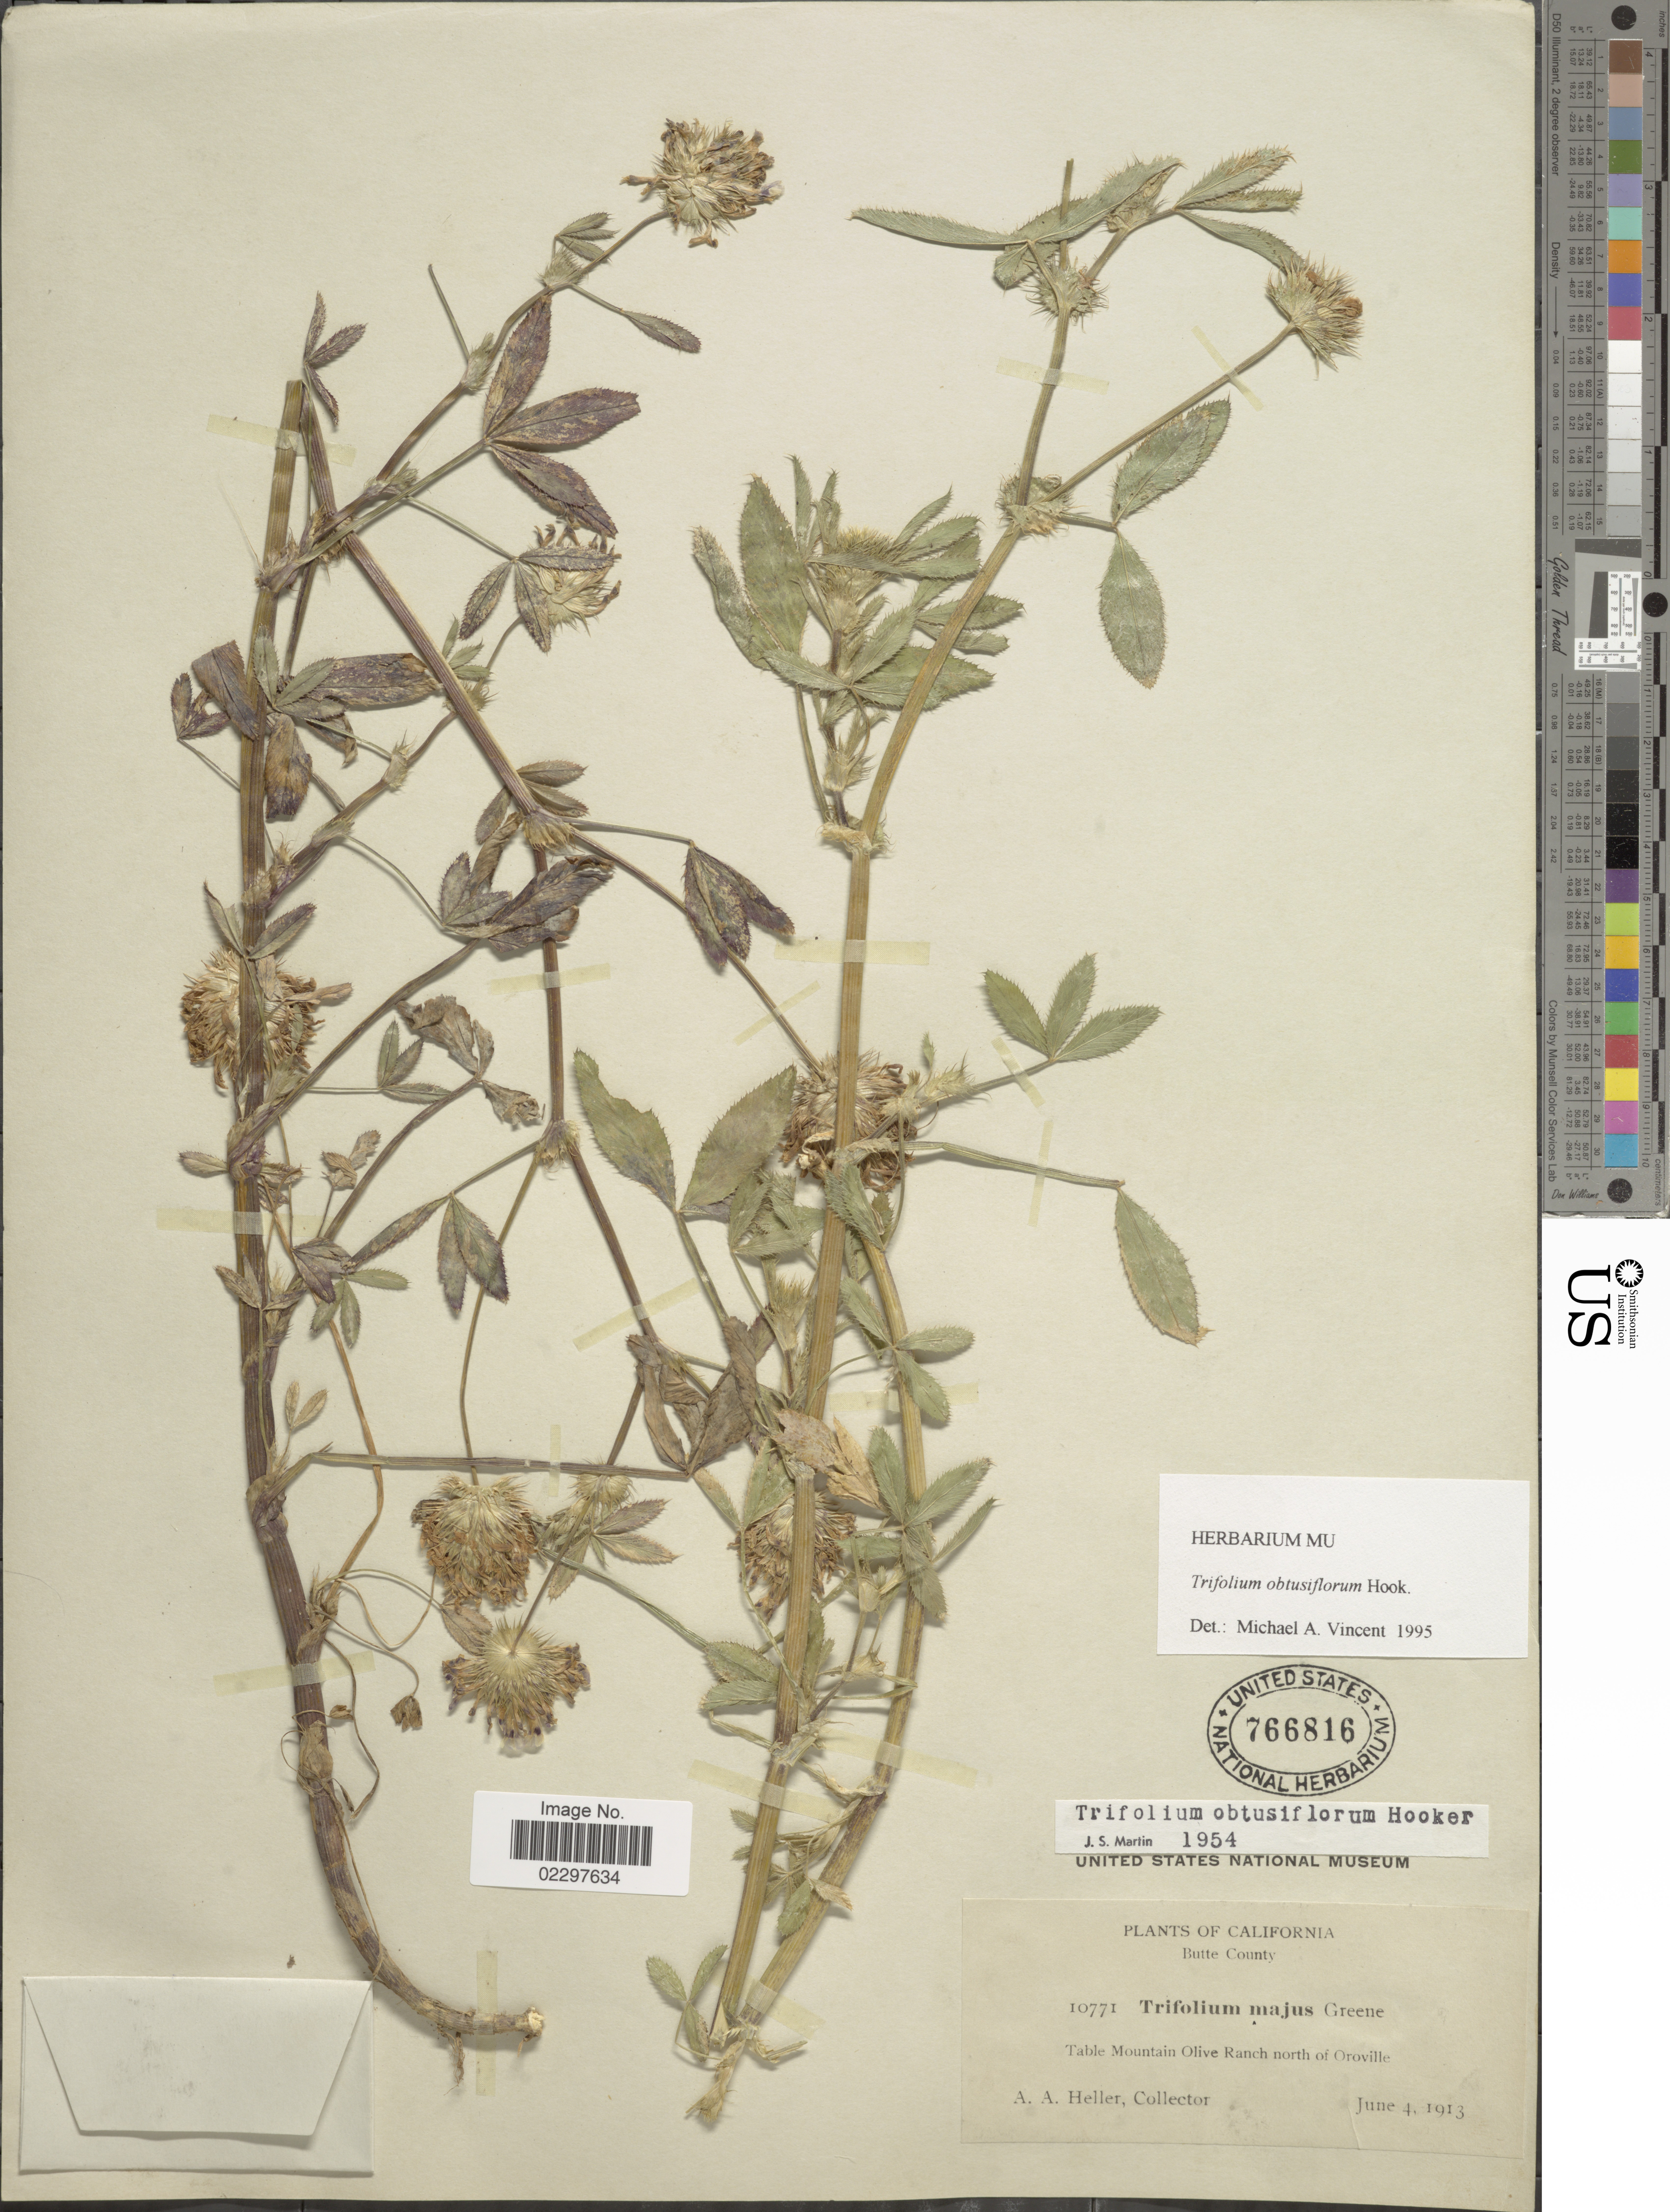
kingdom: Plantae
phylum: Tracheophyta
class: Magnoliopsida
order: Fabales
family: Fabaceae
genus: Trifolium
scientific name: Trifolium obtusiflorum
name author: Hook.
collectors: A. A. Heller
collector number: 10771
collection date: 1913-06-04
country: United States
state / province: California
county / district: Butte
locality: Butte County, Table Mountain Olive Ranch north of Oroville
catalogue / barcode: US 766816